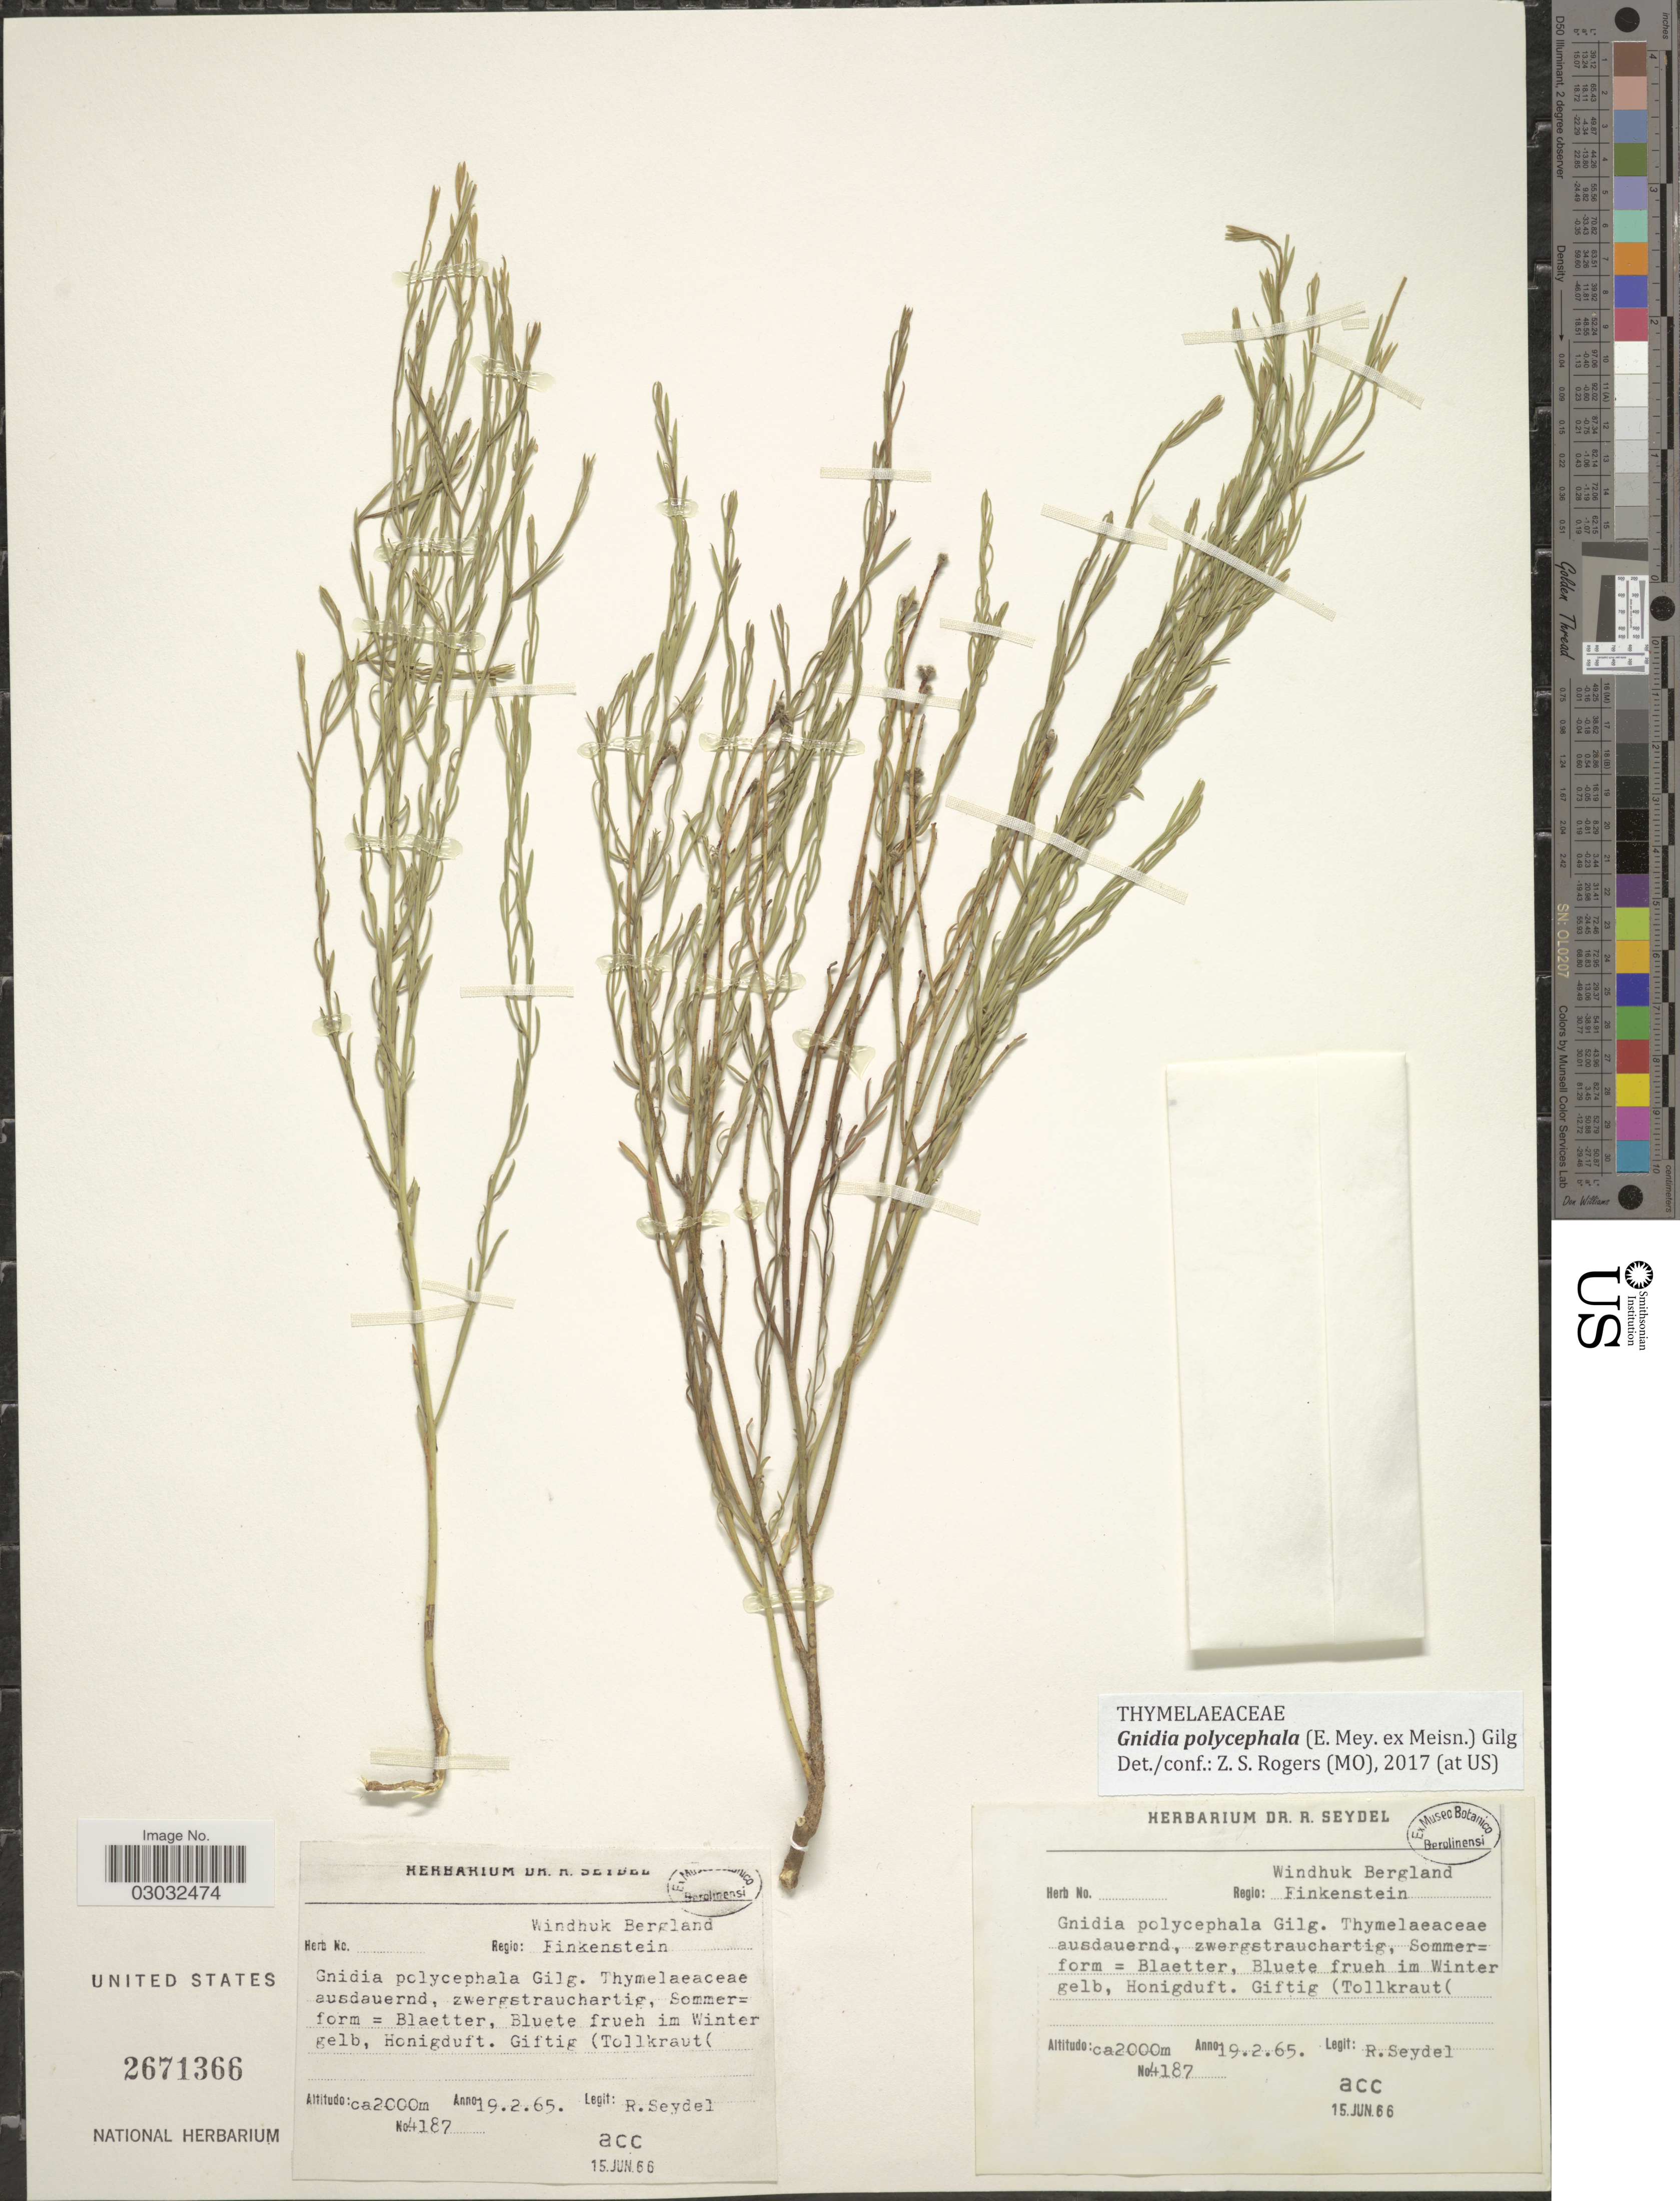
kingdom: Plantae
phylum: Tracheophyta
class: Magnoliopsida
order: Malvales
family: Thymelaeaceae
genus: Lasiosiphon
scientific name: Lasiosiphon polycephalus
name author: (E. Mey. ex Meisn.) H. Pearson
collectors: R. Seydel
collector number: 4187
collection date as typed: Transcribed d/m/y: 19/2/65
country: Namibia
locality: Regio Windhuk Bergland. Finkenstein.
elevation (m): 2200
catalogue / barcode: US 2671366